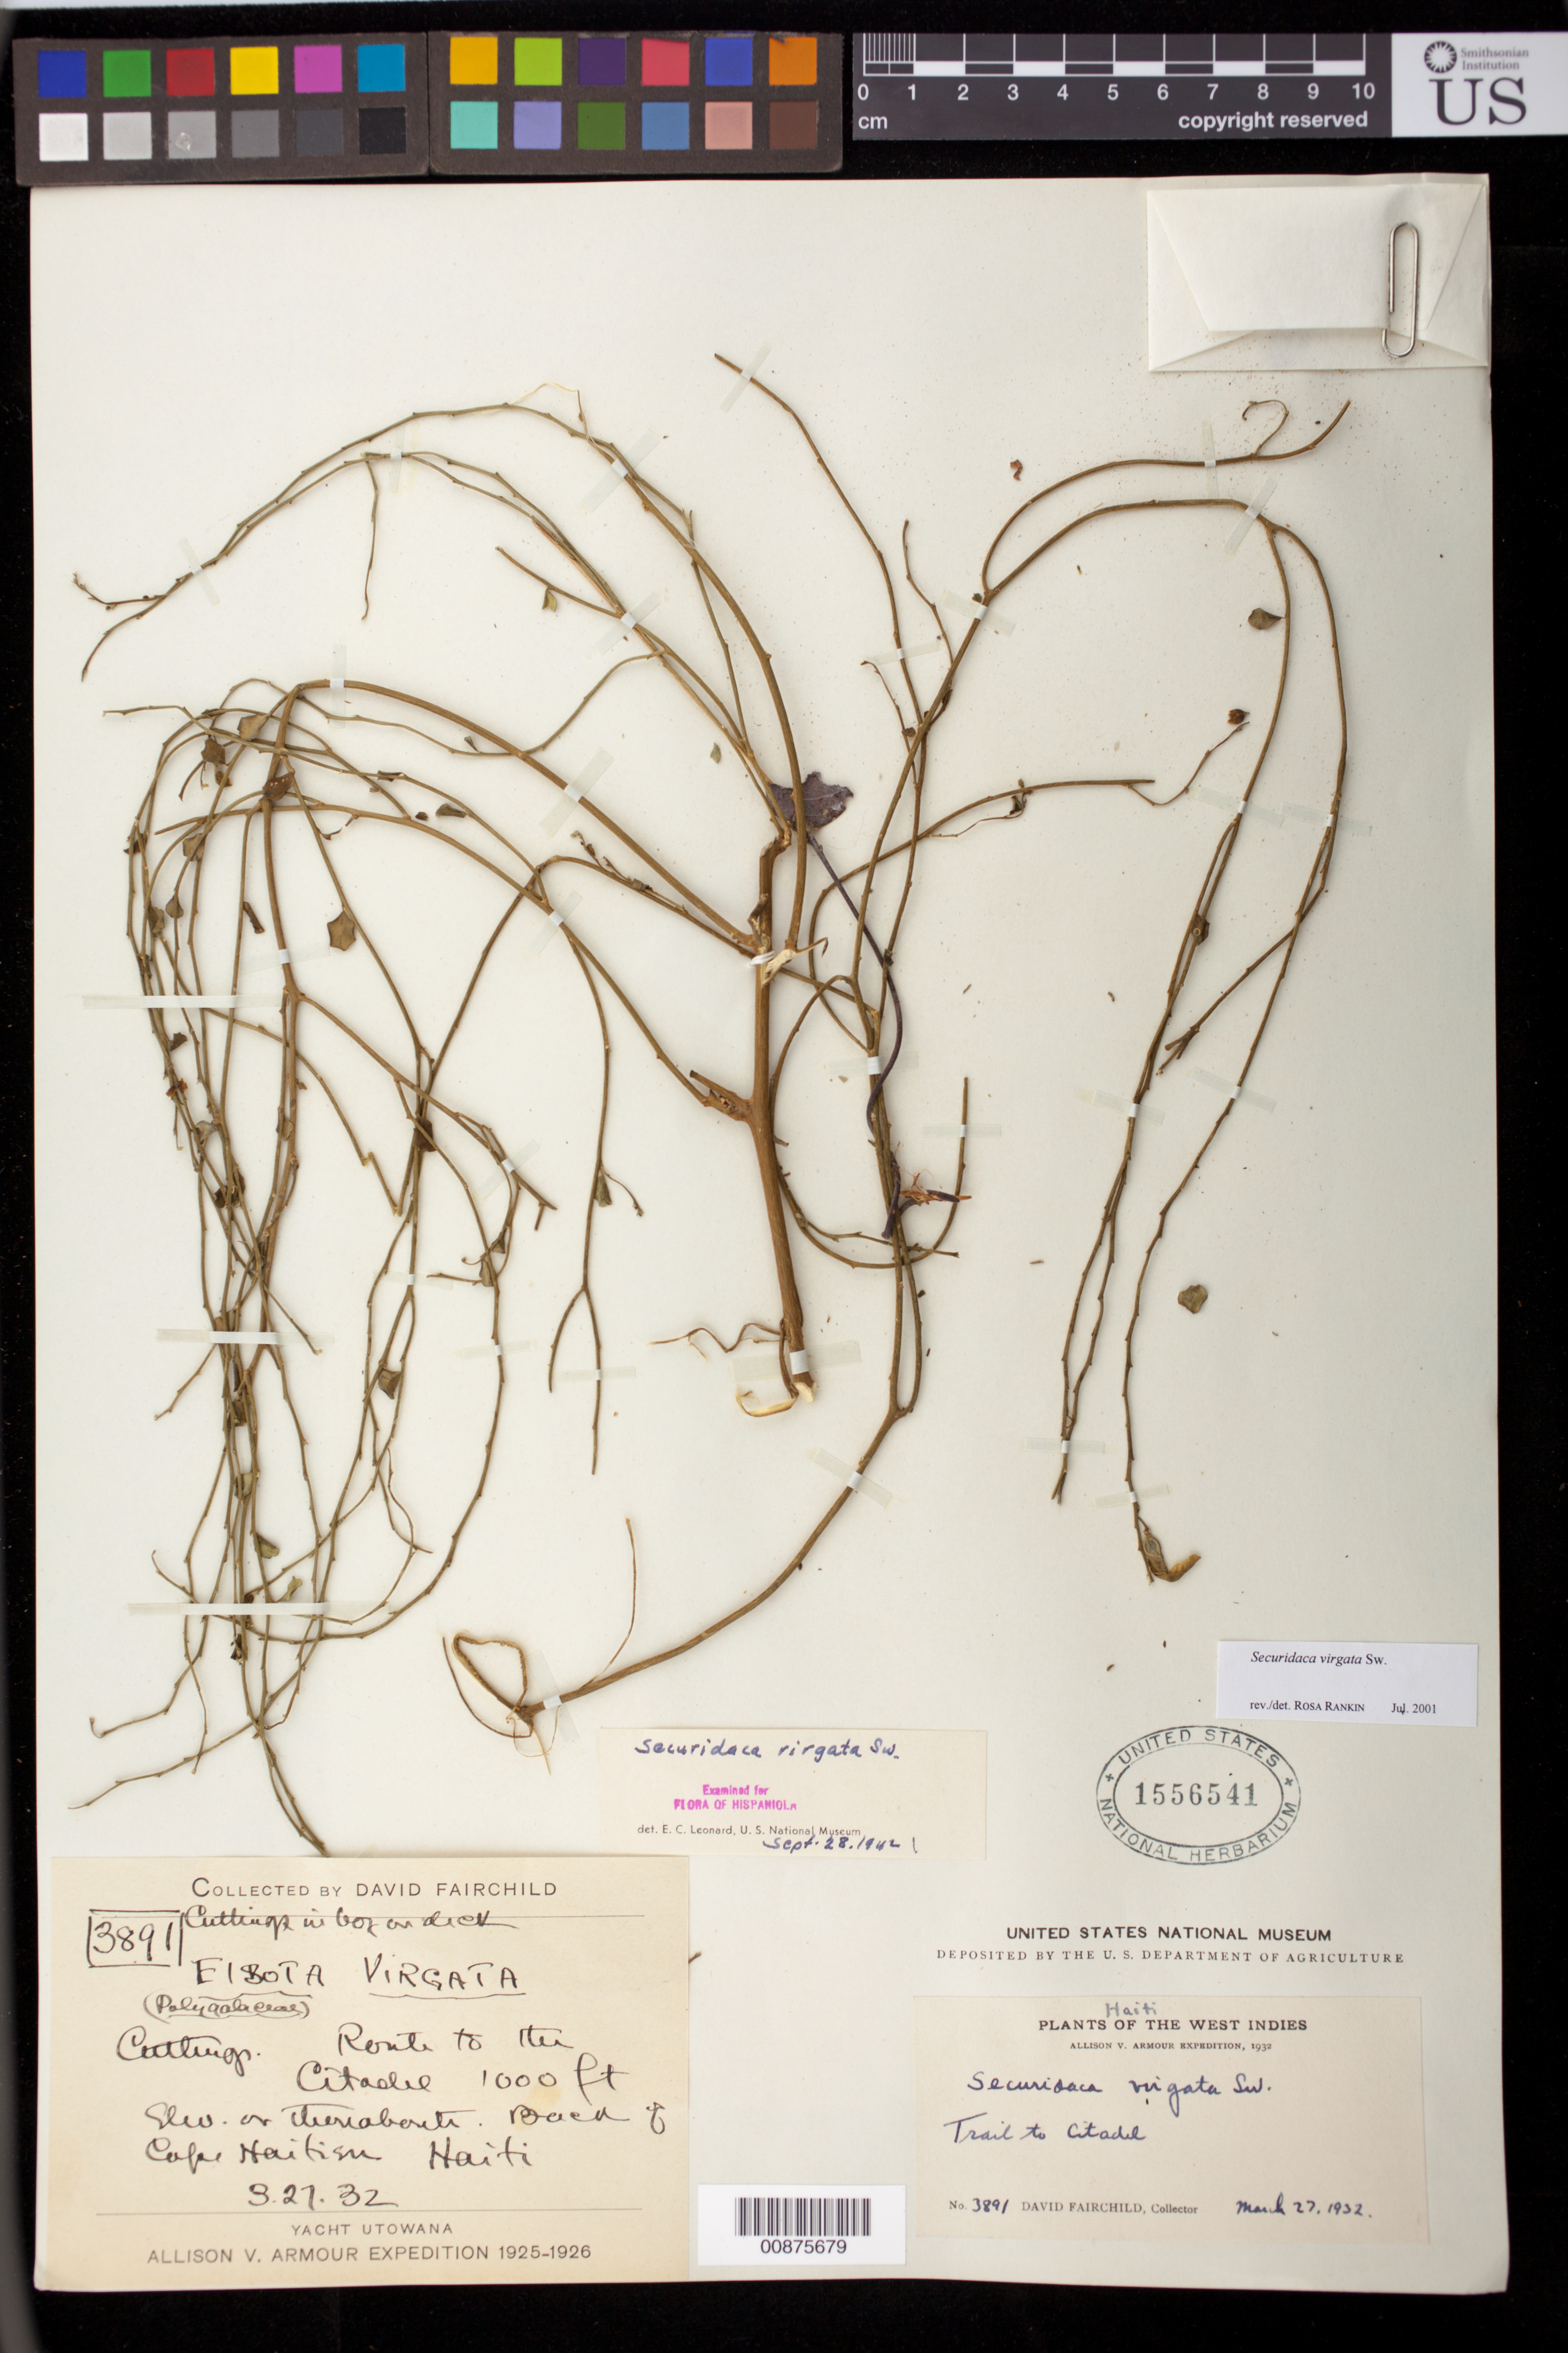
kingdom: Plantae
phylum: Tracheophyta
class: Magnoliopsida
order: Fabales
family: Polygalaceae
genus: Securidaca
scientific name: Securidaca virgata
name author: Sw.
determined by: Rankin Rodriguez, Rosa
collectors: D. Fairchild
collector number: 3891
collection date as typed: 27 Mar 1932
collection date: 1932-03-27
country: Haiti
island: Hispaniola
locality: Trail to Citadel, back of Cape Haitien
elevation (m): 305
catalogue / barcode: US 1556541